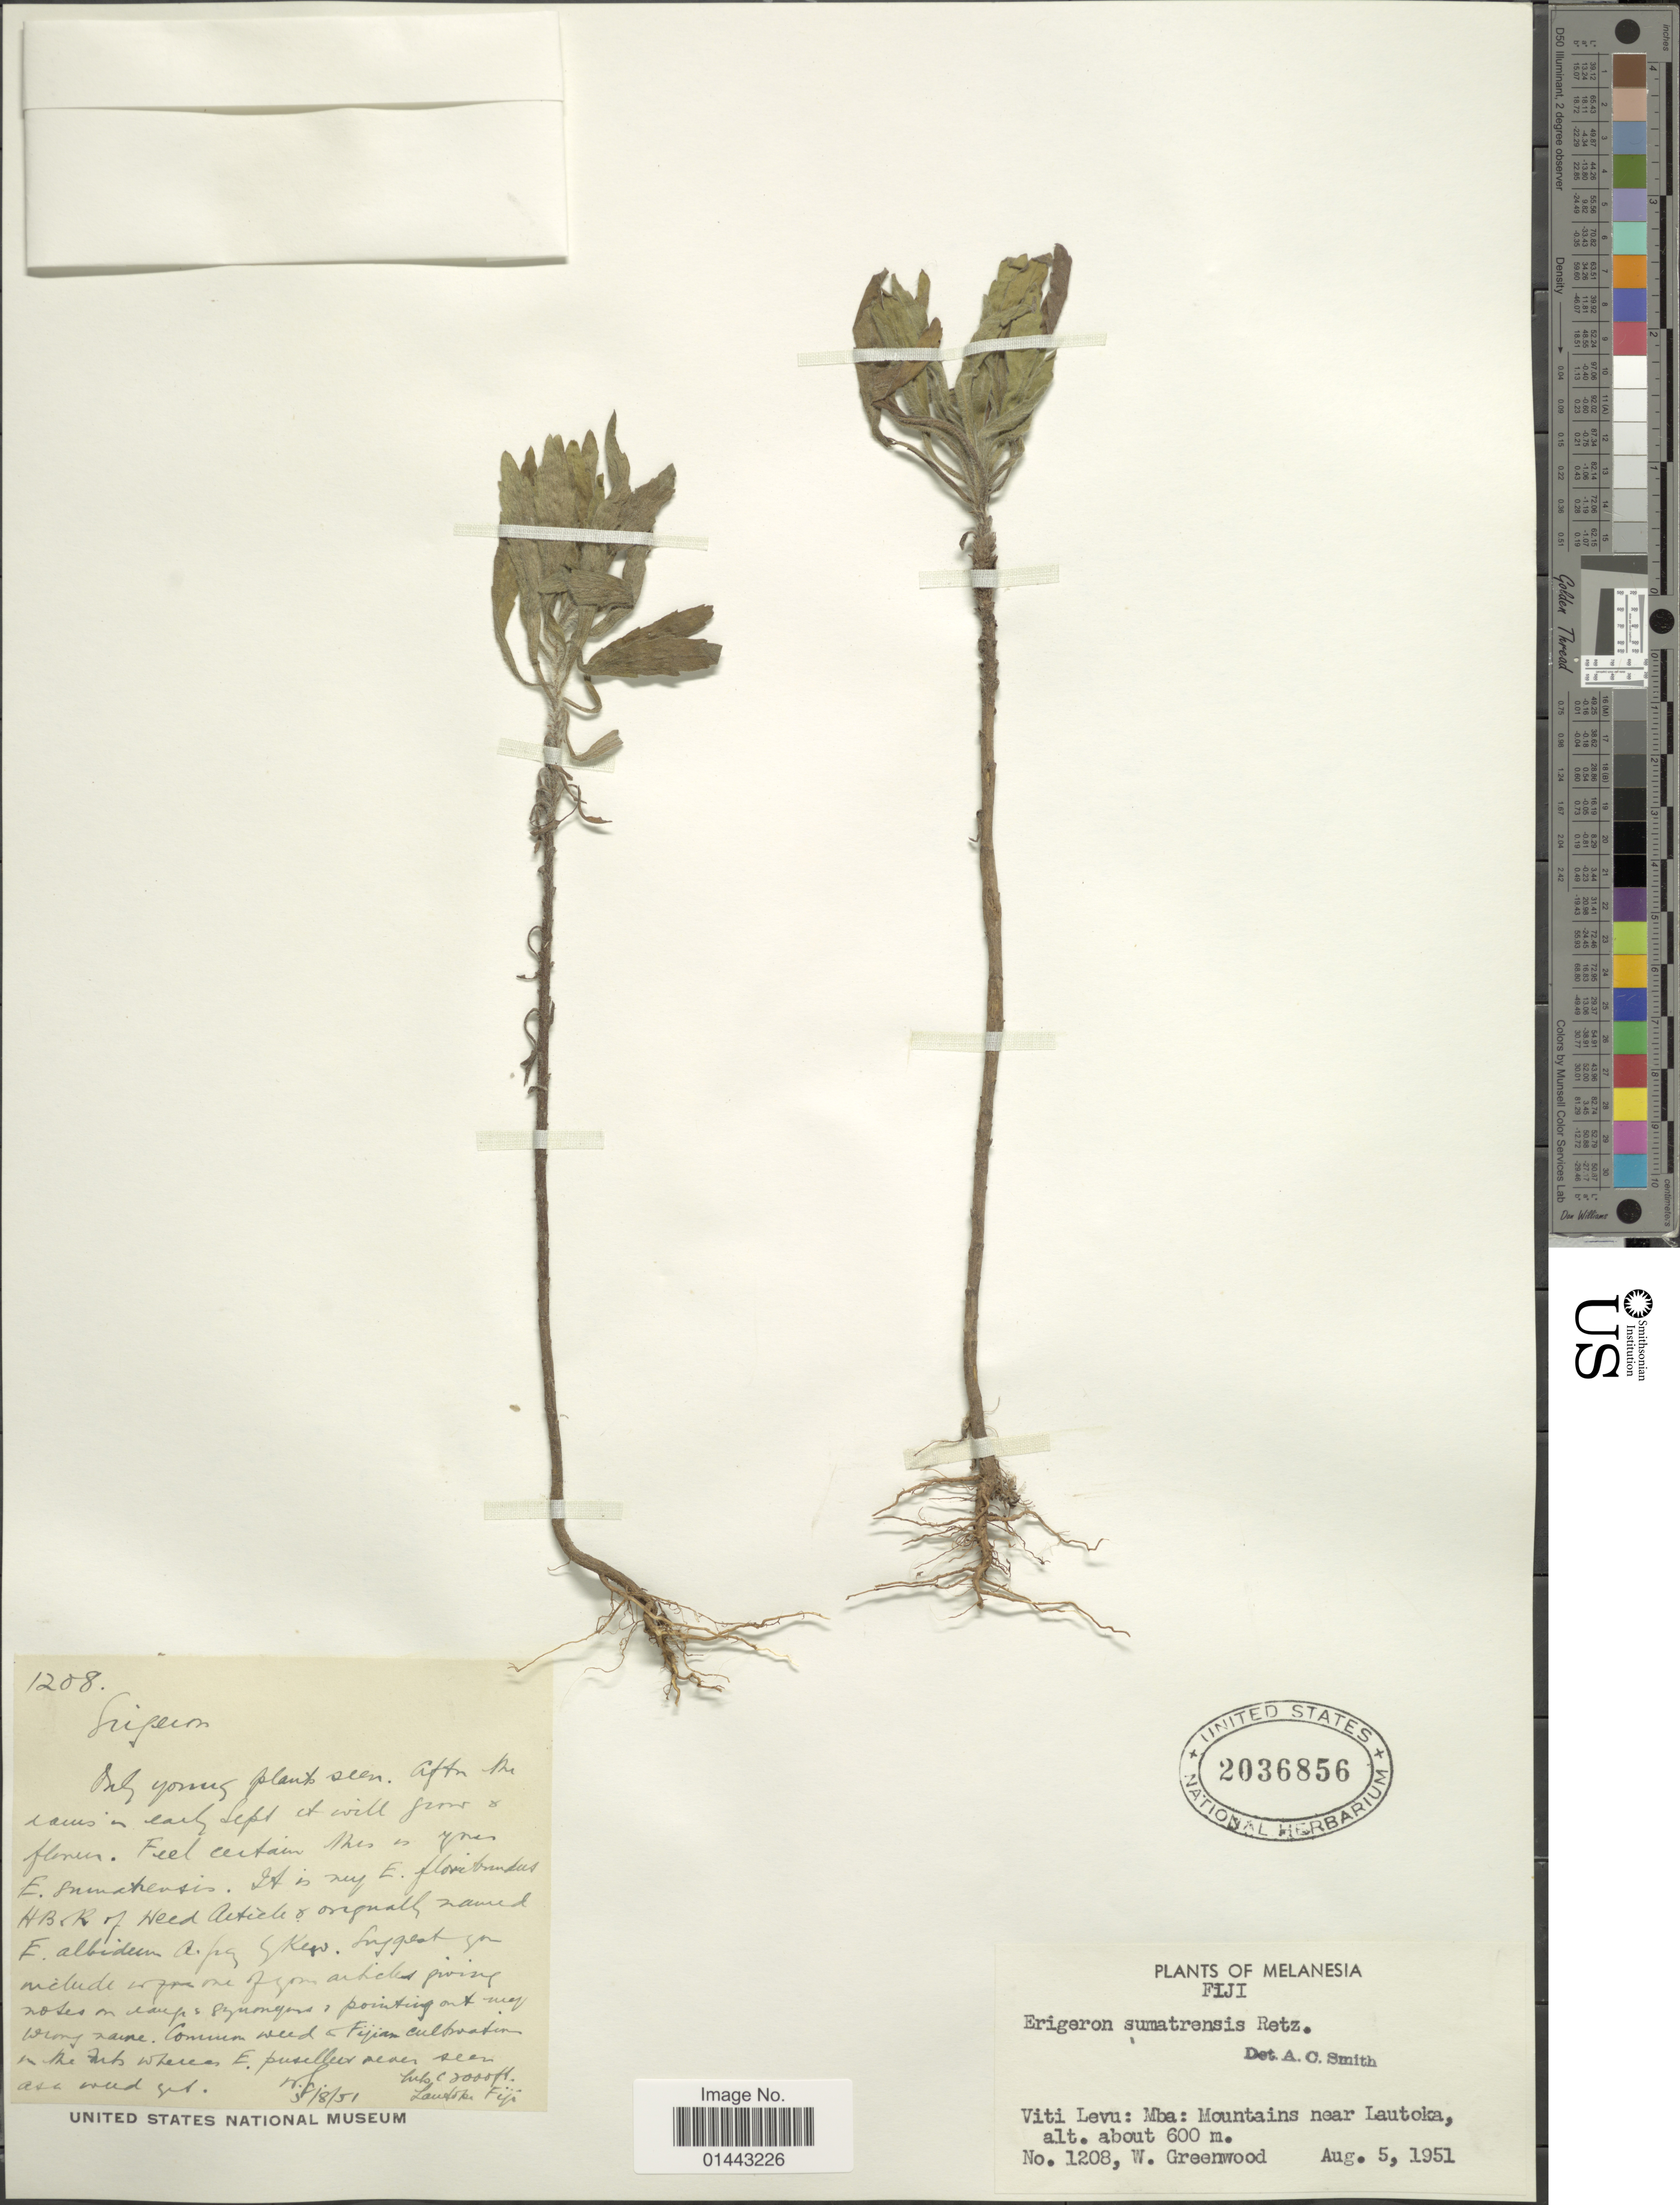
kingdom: Plantae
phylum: Tracheophyta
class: Magnoliopsida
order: Asterales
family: Asteraceae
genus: Erigeron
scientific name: Erigeron sumatrensis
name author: Retz.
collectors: W. Greenwood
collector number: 1208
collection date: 1951-08-05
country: Fiji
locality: Viti Levy: Mba: Mountains near Lautoka, Melanesia.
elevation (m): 600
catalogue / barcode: US 2036856